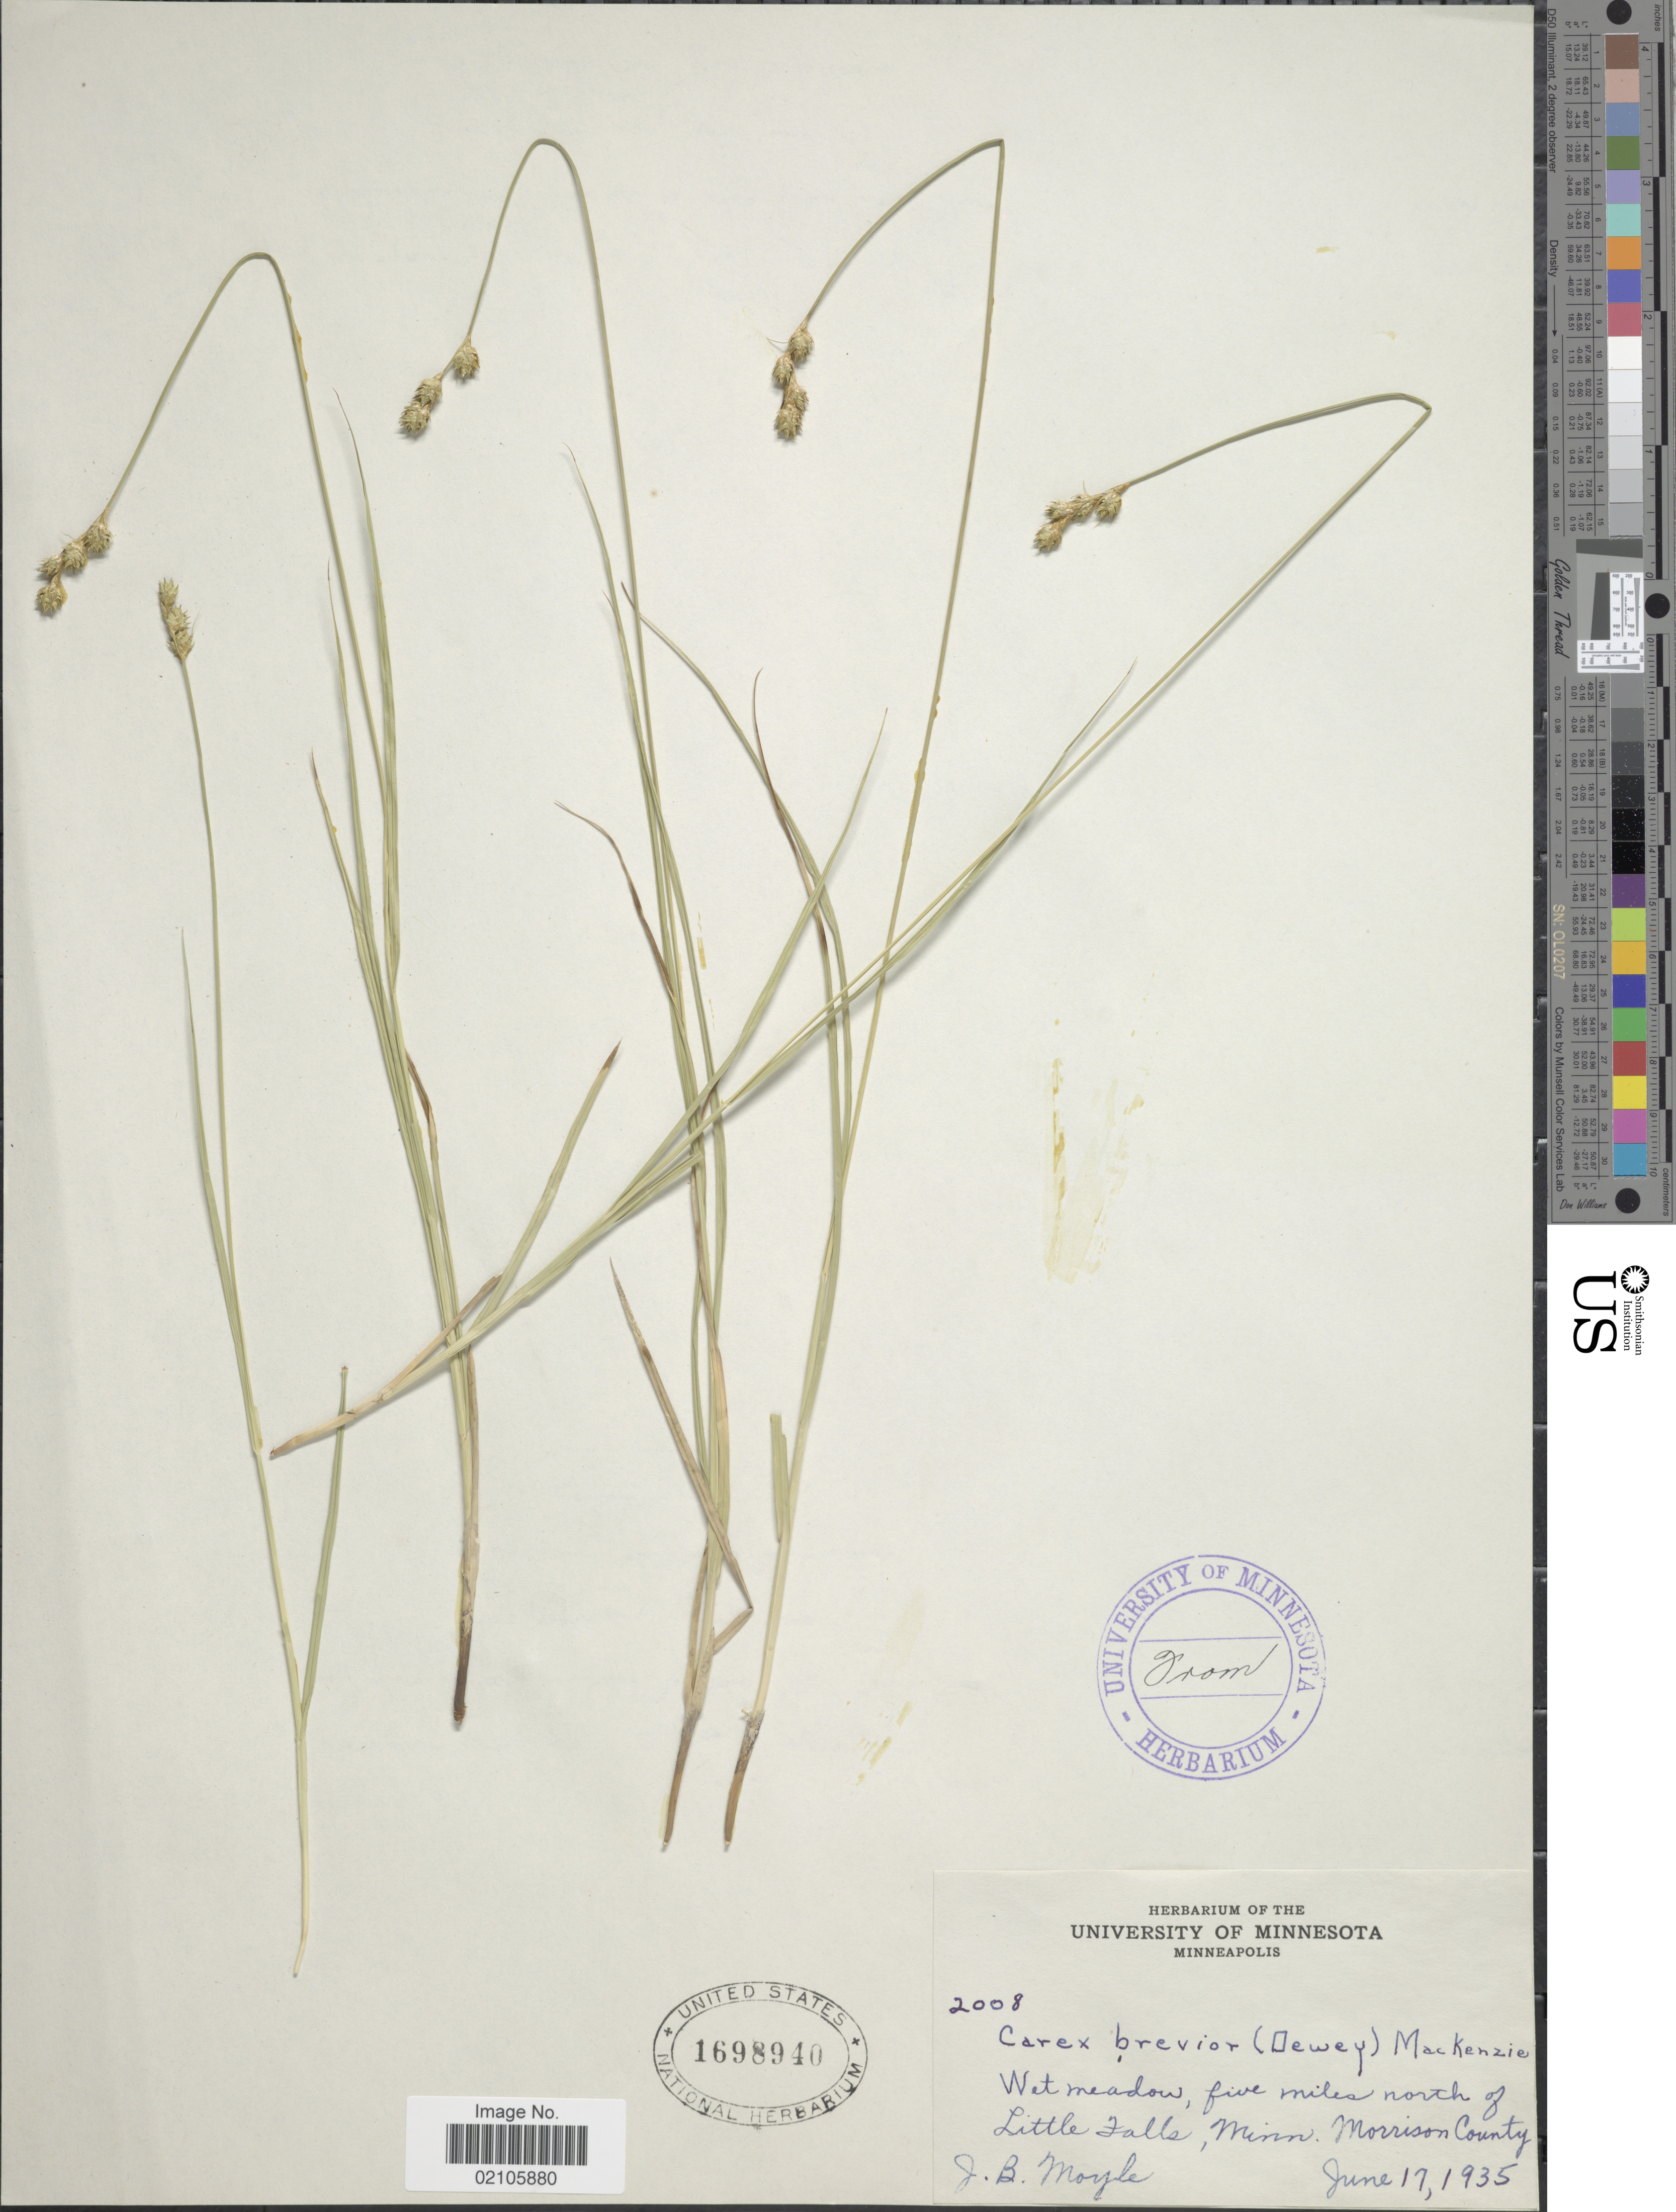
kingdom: Plantae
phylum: Tracheophyta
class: Liliopsida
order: Poales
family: Cyperaceae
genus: Carex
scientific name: Carex brevior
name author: (Dewey) Mack. ex Lunell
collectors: J. Moyle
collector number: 2008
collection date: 1935-06-17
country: United States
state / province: Minnesota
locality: Five miles north of Little Falls, Minn. Morrison County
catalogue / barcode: US 1698940